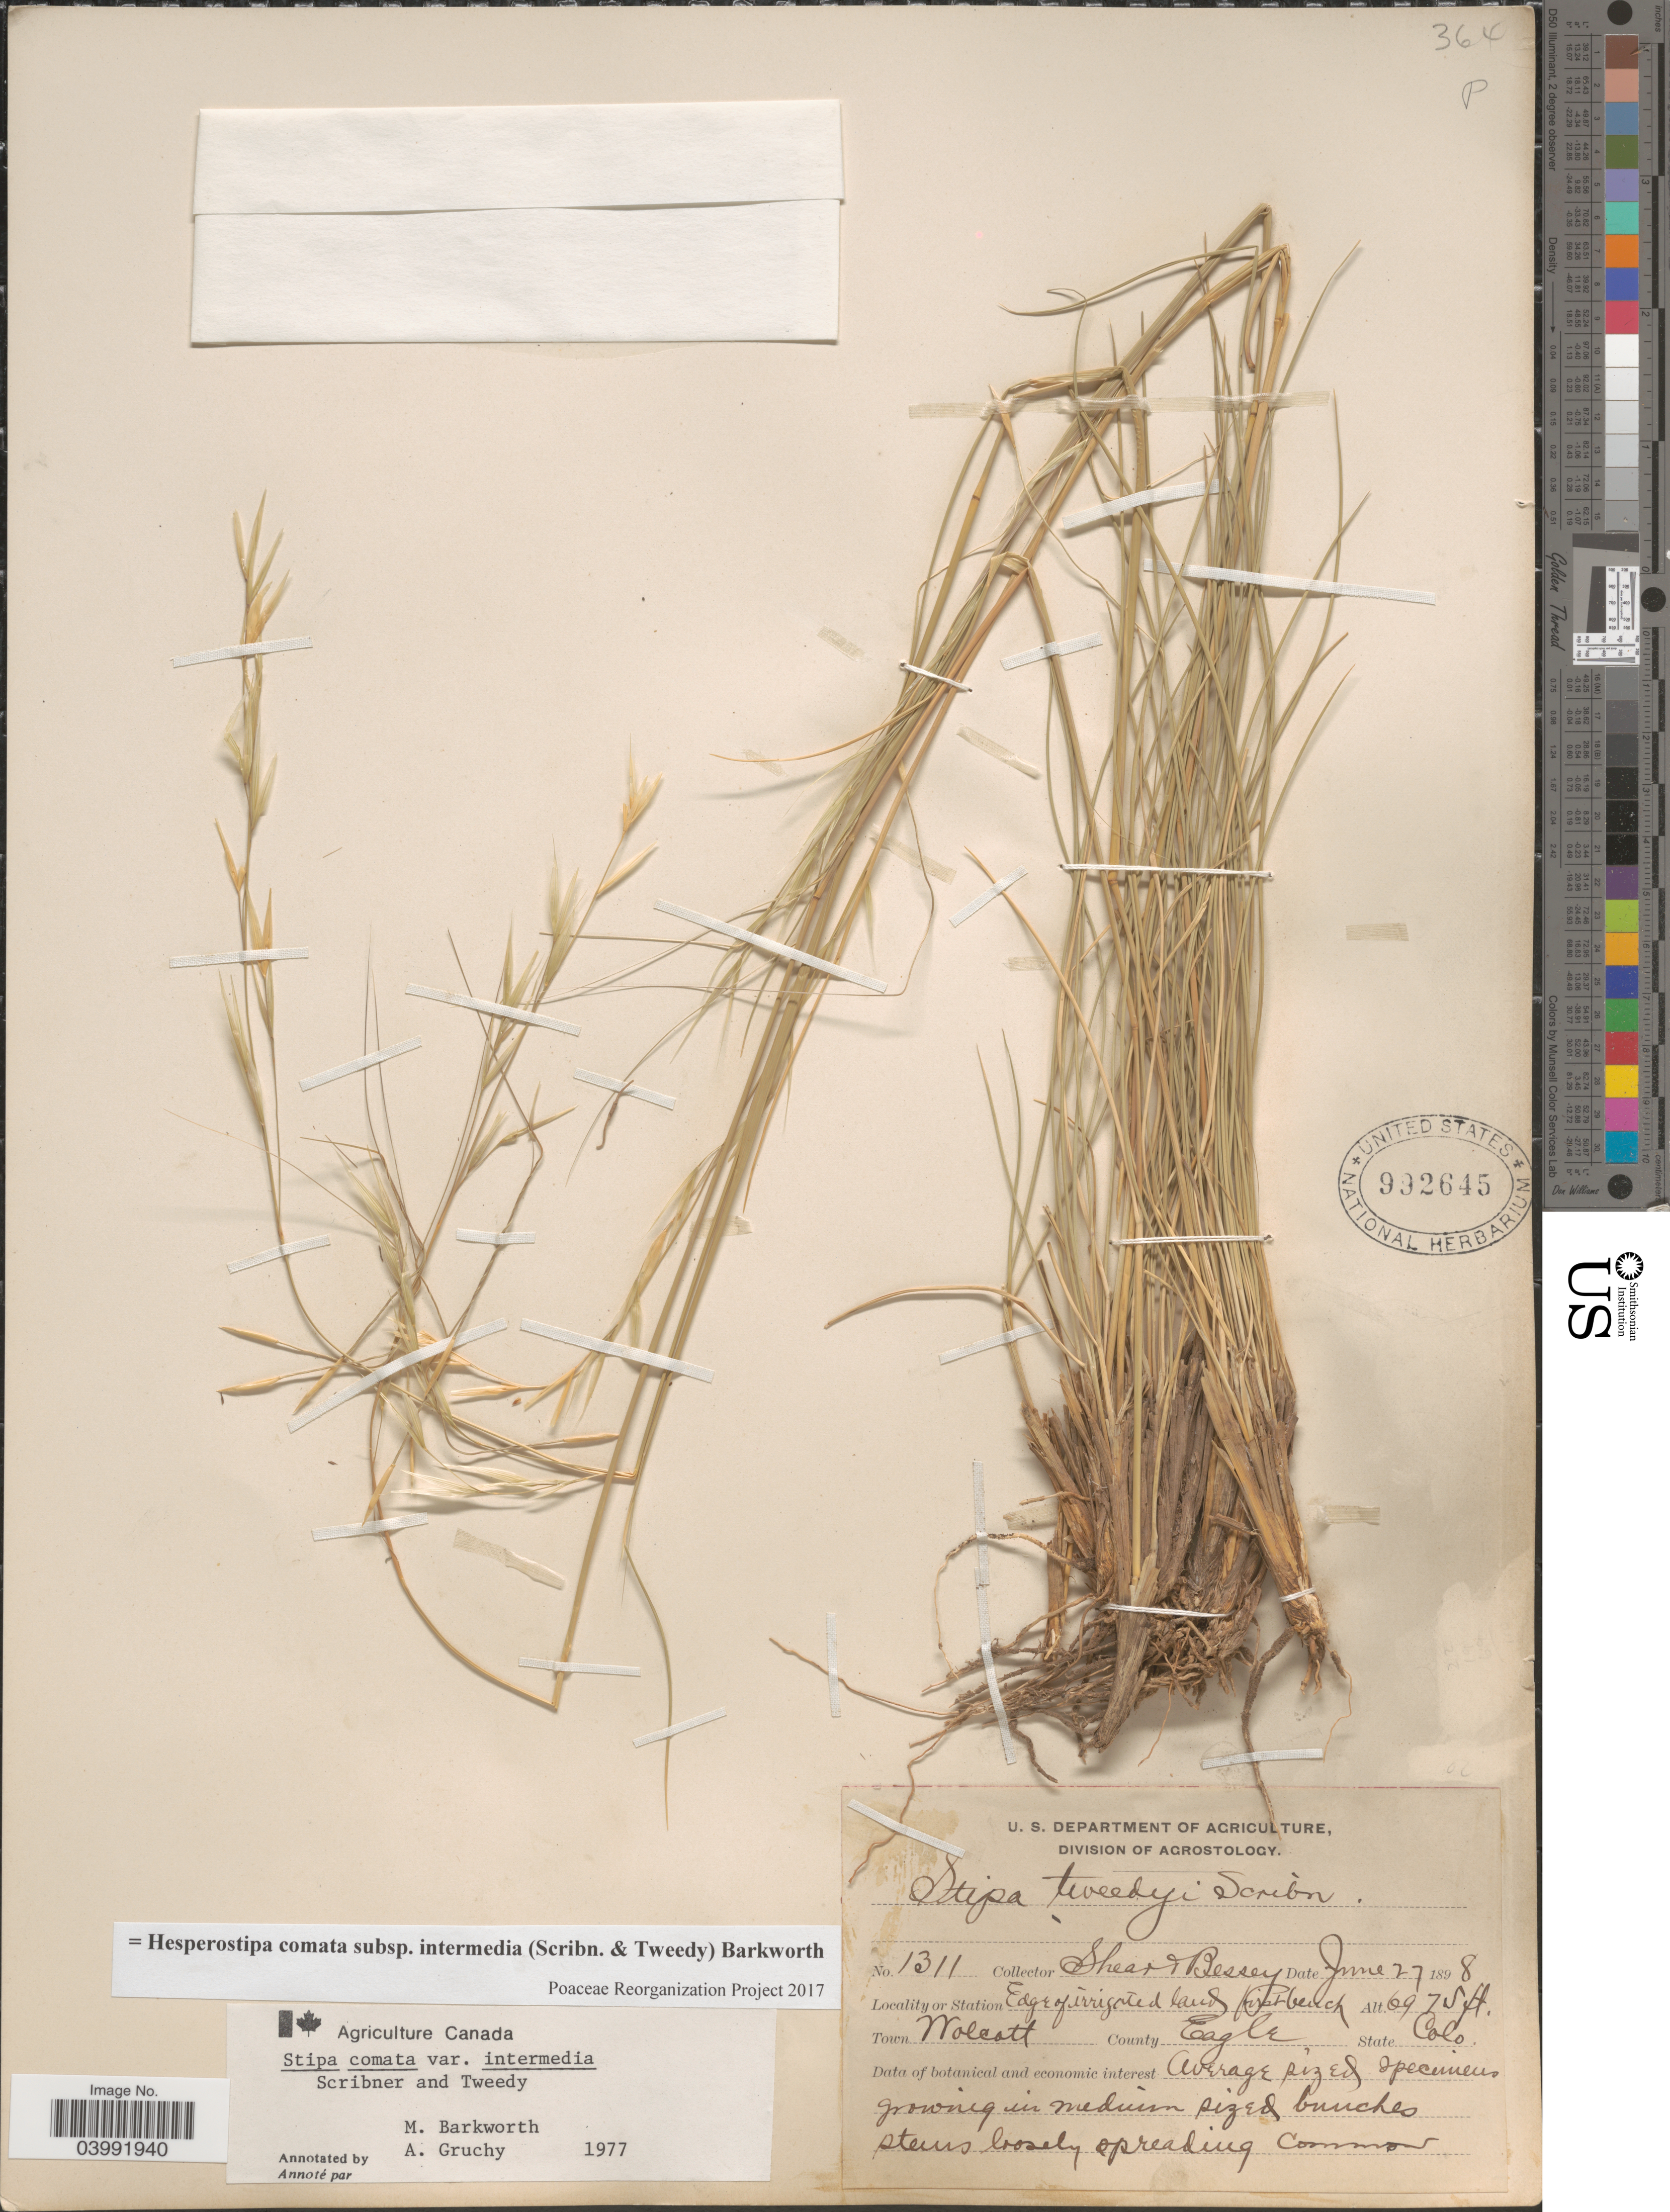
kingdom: Plantae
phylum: Tracheophyta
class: Liliopsida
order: Poales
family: Poaceae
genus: Hesperostipa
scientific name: Hesperostipa comata subsp. intermedia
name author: (Scribn. & Tweedy) Barkworth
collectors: -- Shear & -. Bessey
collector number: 1311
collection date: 1898-06-27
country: United States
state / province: Colorado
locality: Town Wolcott. County Eagle.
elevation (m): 2126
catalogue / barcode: US 992645